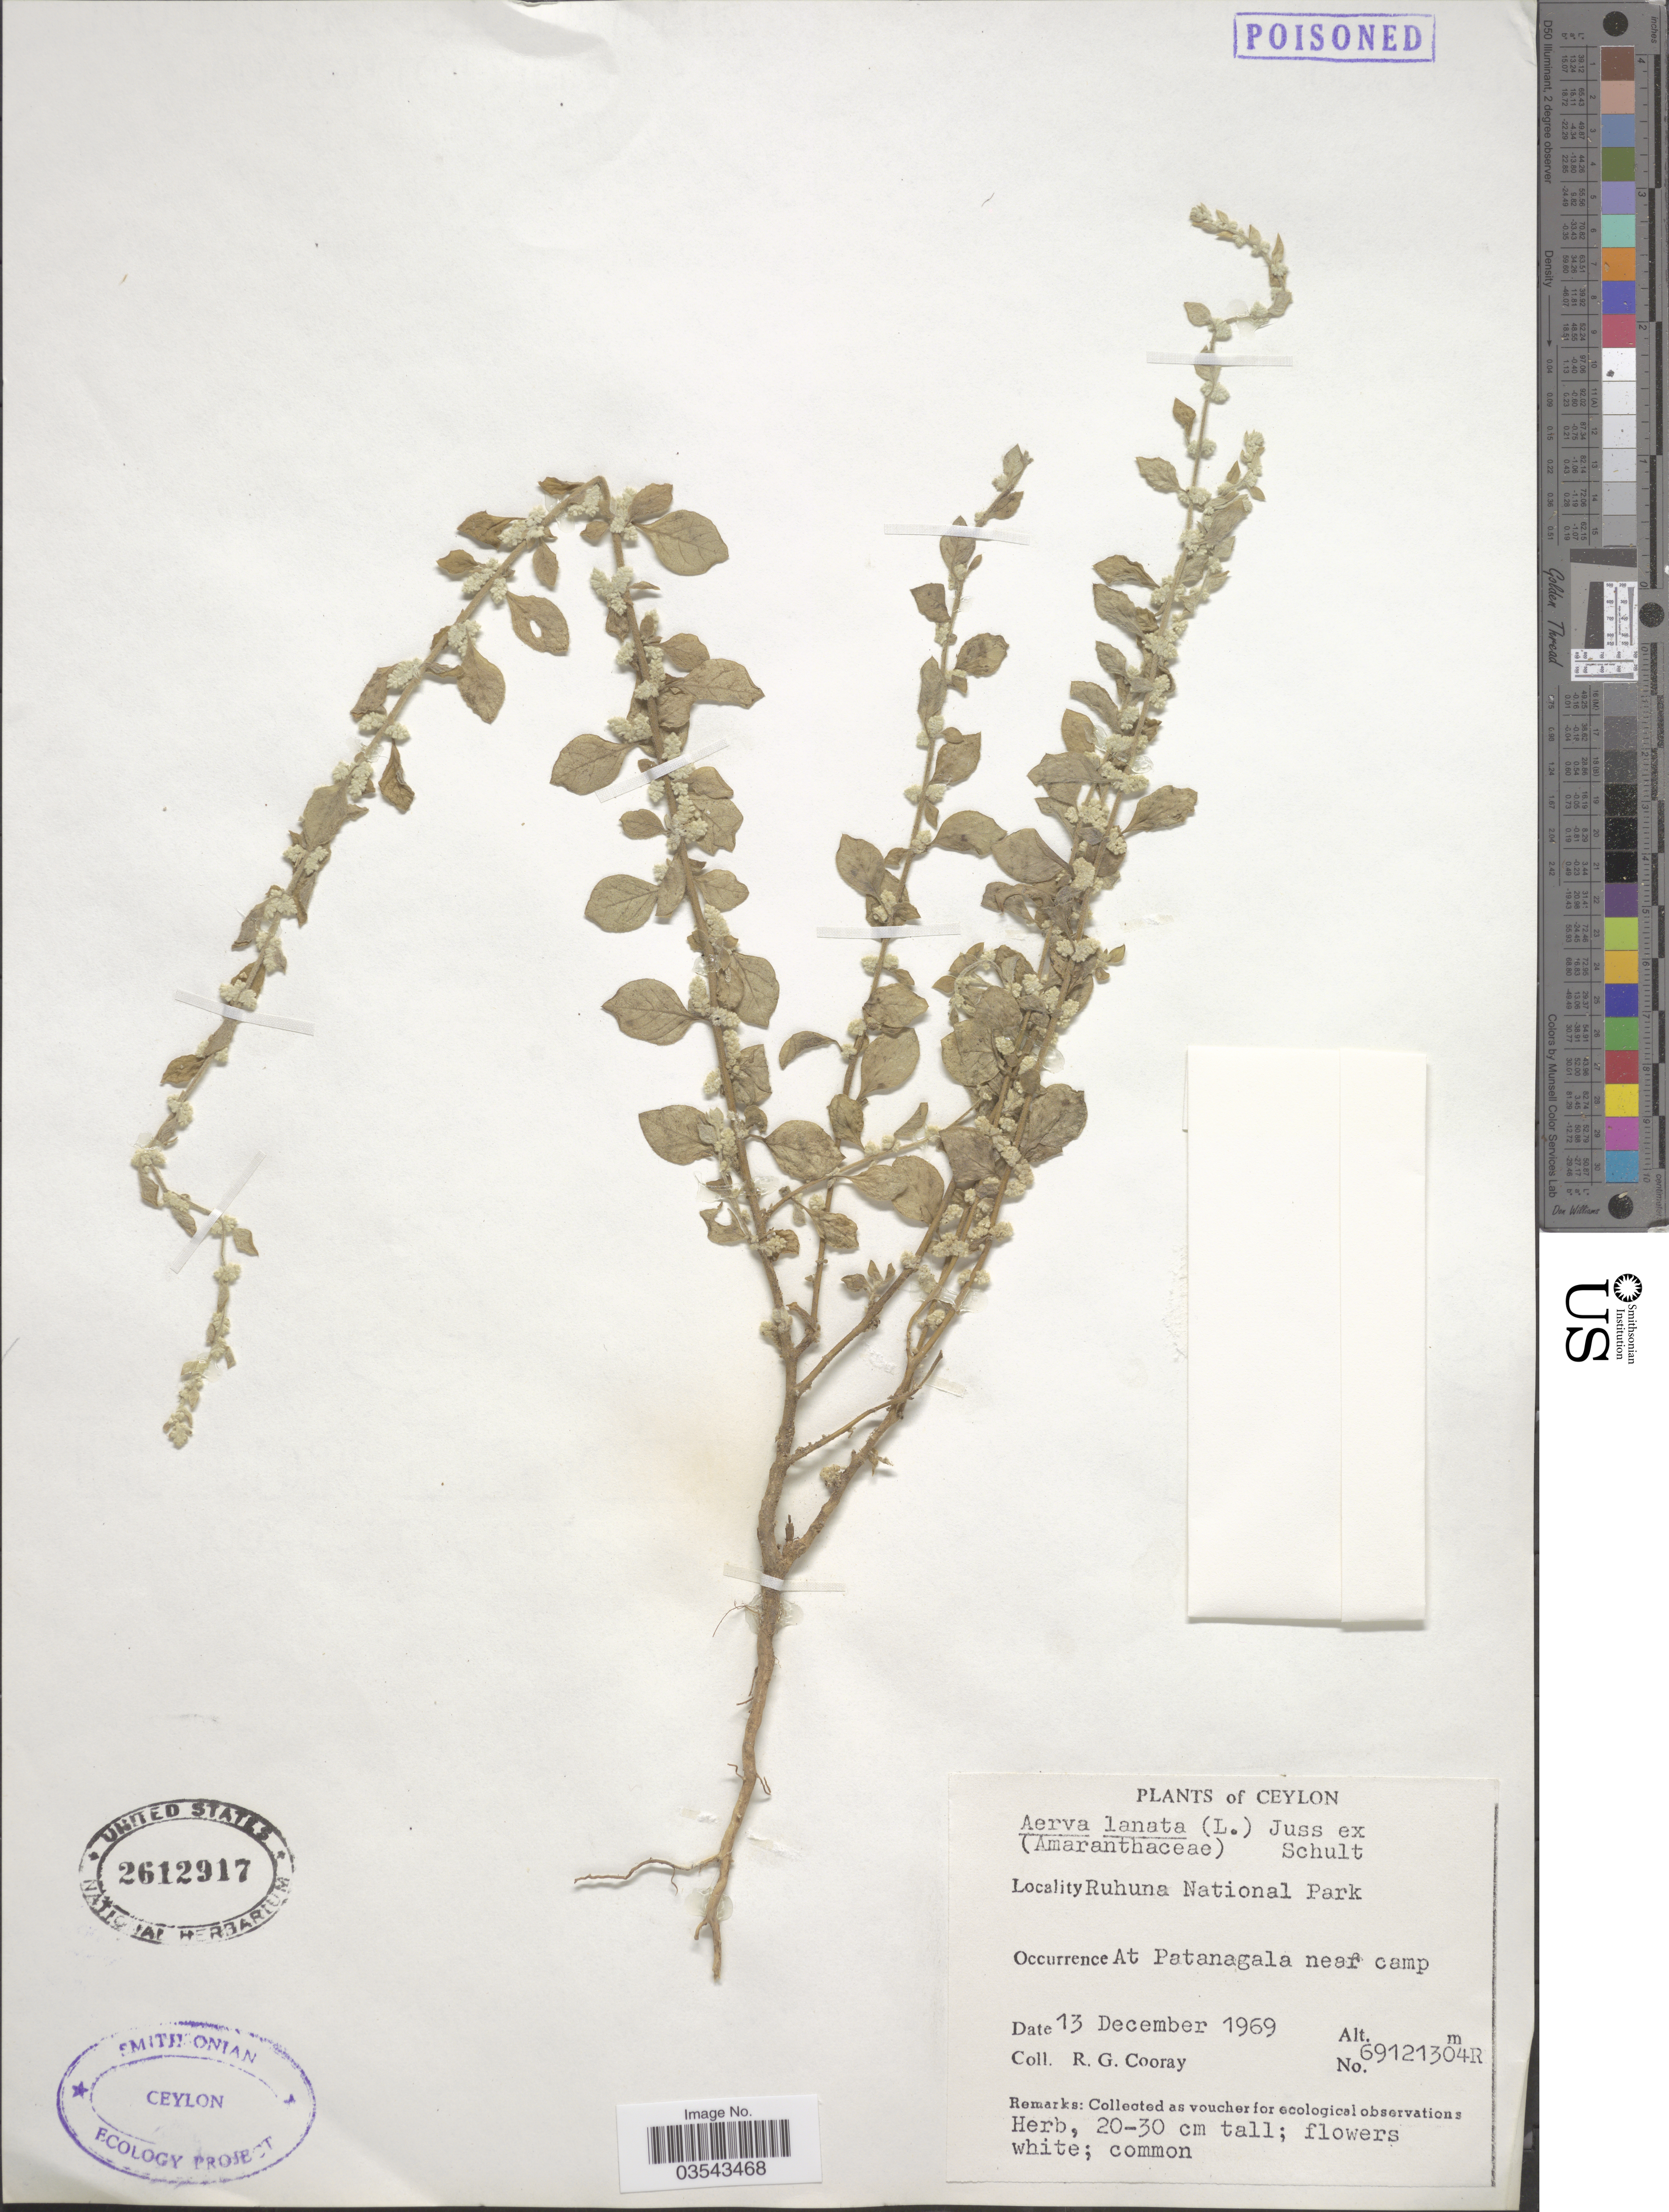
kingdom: Plantae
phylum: Tracheophyta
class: Magnoliopsida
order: Caryophyllales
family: Amaranthaceae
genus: Ouret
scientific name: Ouret lanata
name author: (L.) Kuntze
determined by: U.S. National Herbarium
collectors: R. Cooray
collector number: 69121304R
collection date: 1969-12-13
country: Sri Lanka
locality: Ceylon. Ruhuna National Park. At Patanagala near camp.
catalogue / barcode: US 2612917